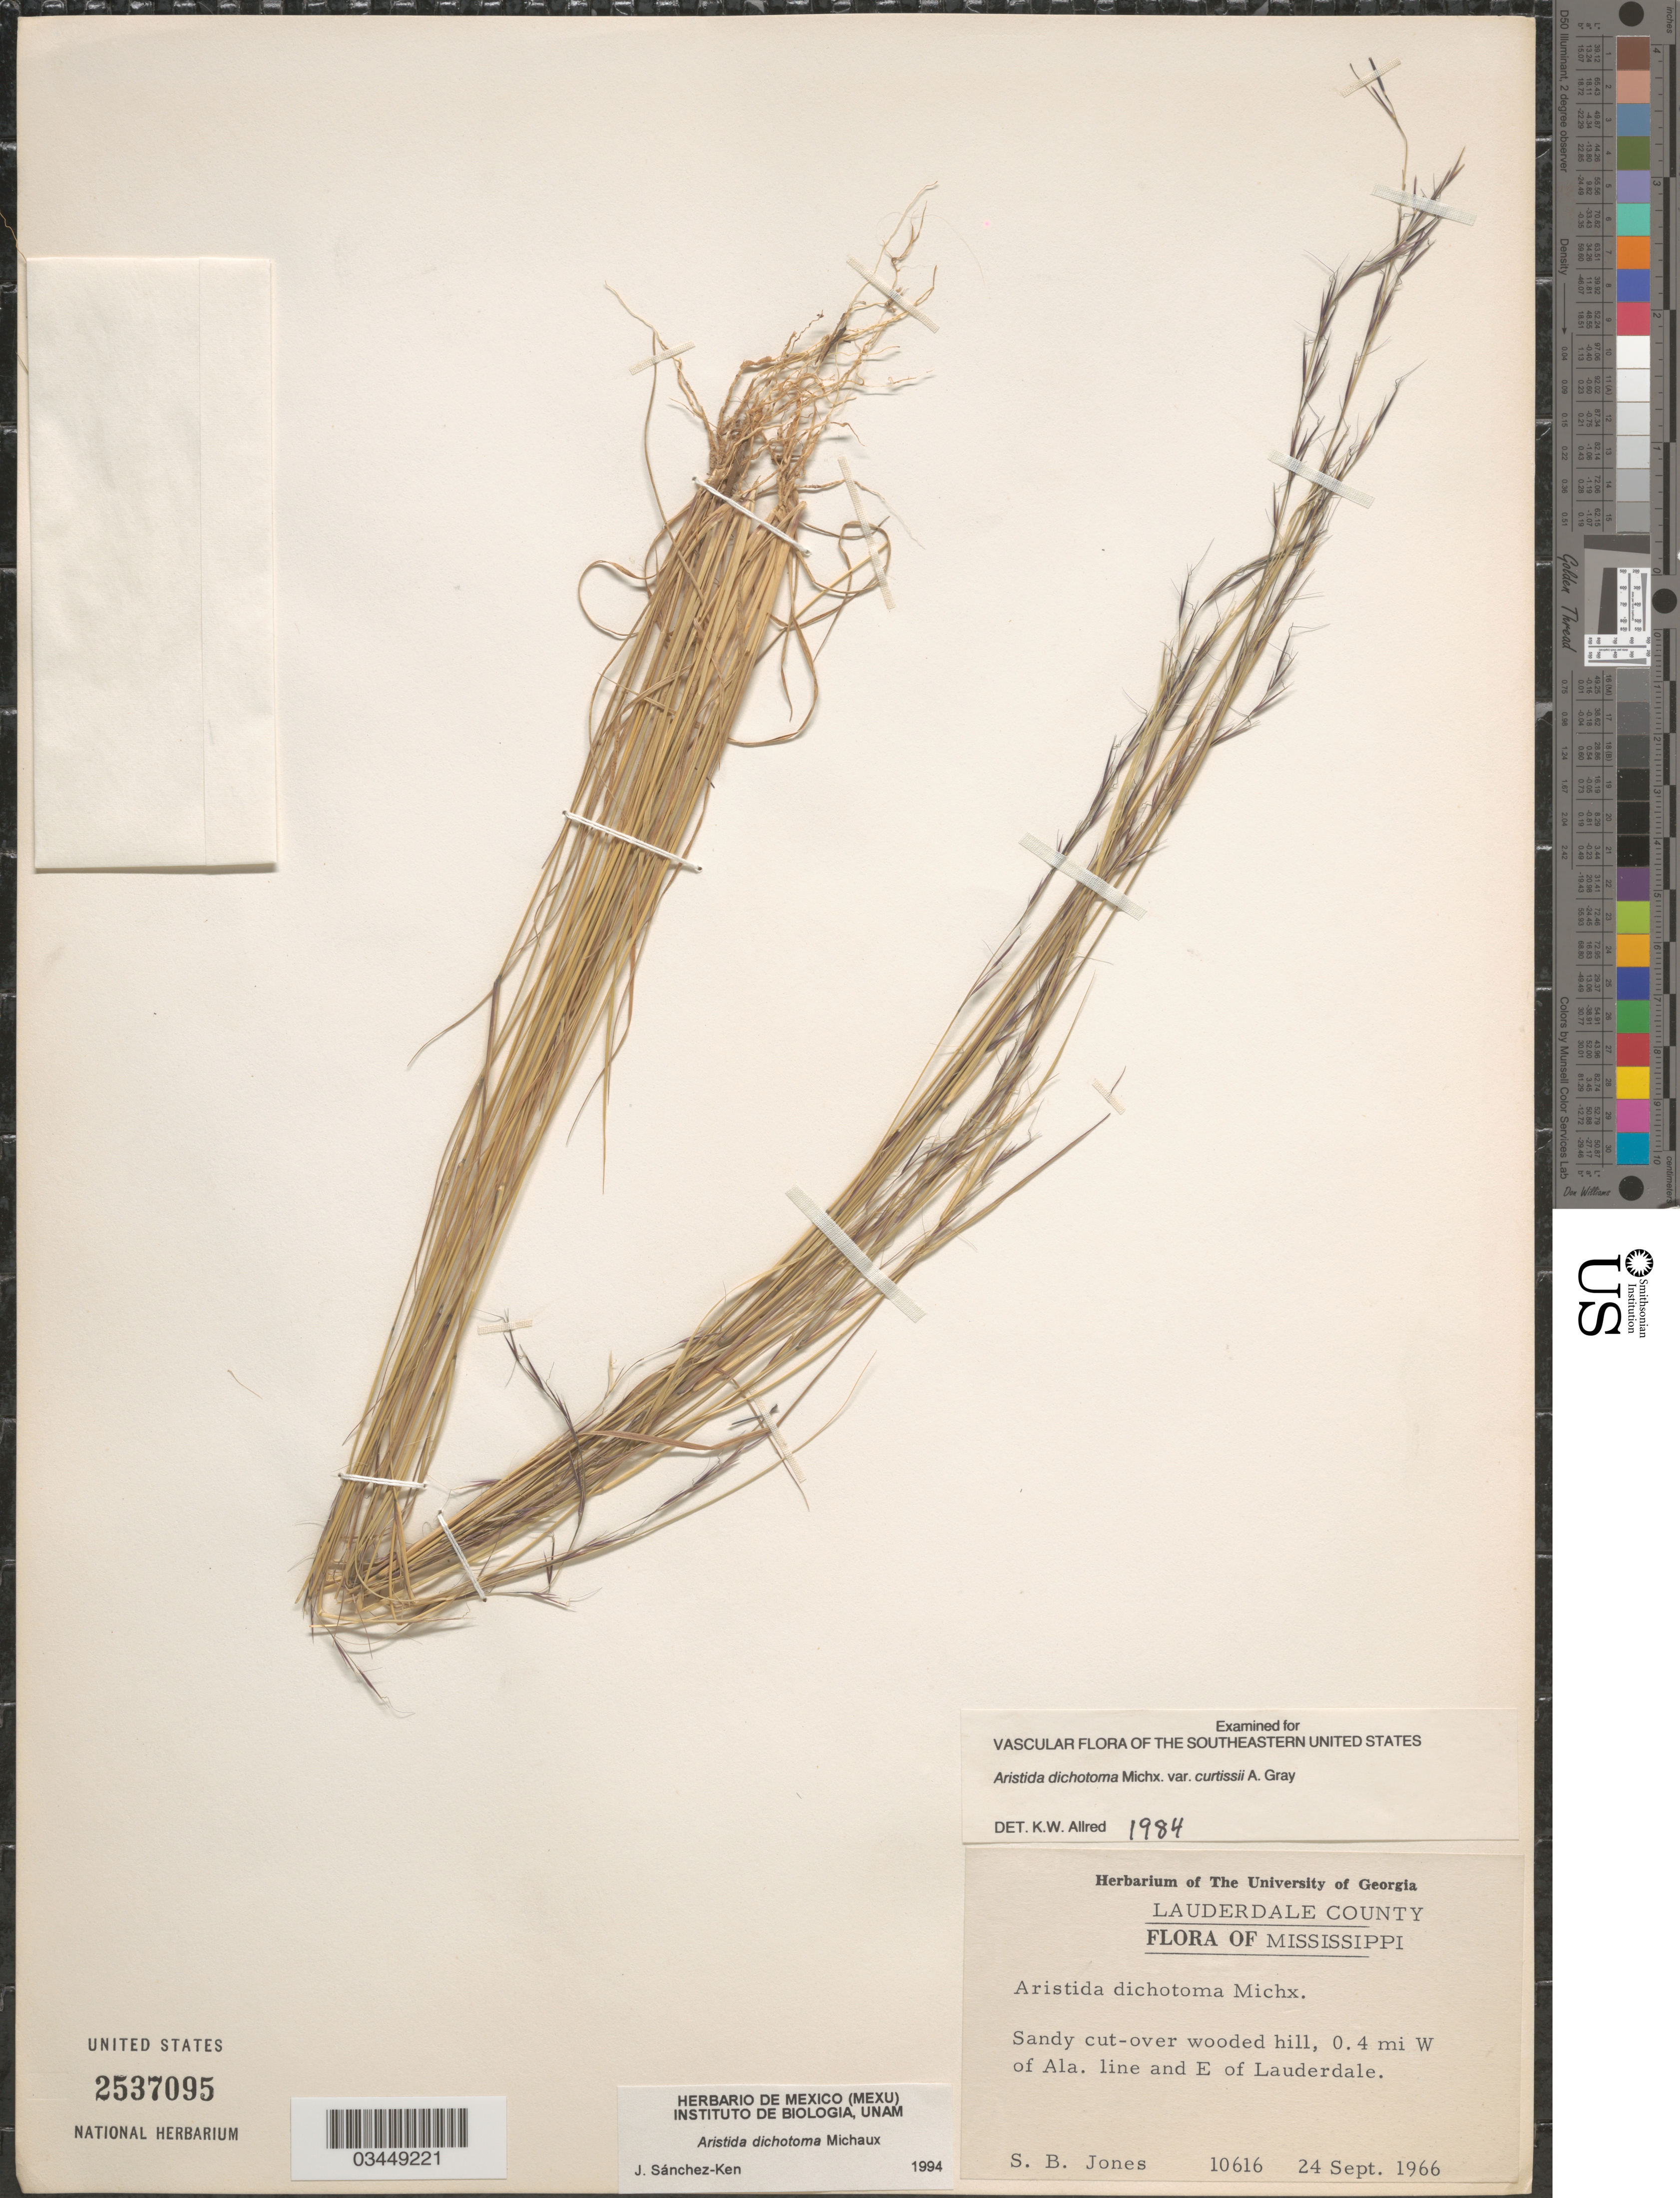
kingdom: Plantae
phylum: Tracheophyta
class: Liliopsida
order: Poales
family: Poaceae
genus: Aristida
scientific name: Aristida dichotoma var. dichotoma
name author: Michx.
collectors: S. B. Jones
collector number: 10616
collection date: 1966-09-24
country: United States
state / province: Mississippi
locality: Lauderdale County. Sandy cut-over wooded hill, 0.4 mi W of Ala. line E of Lauderdale.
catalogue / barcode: US 2537095